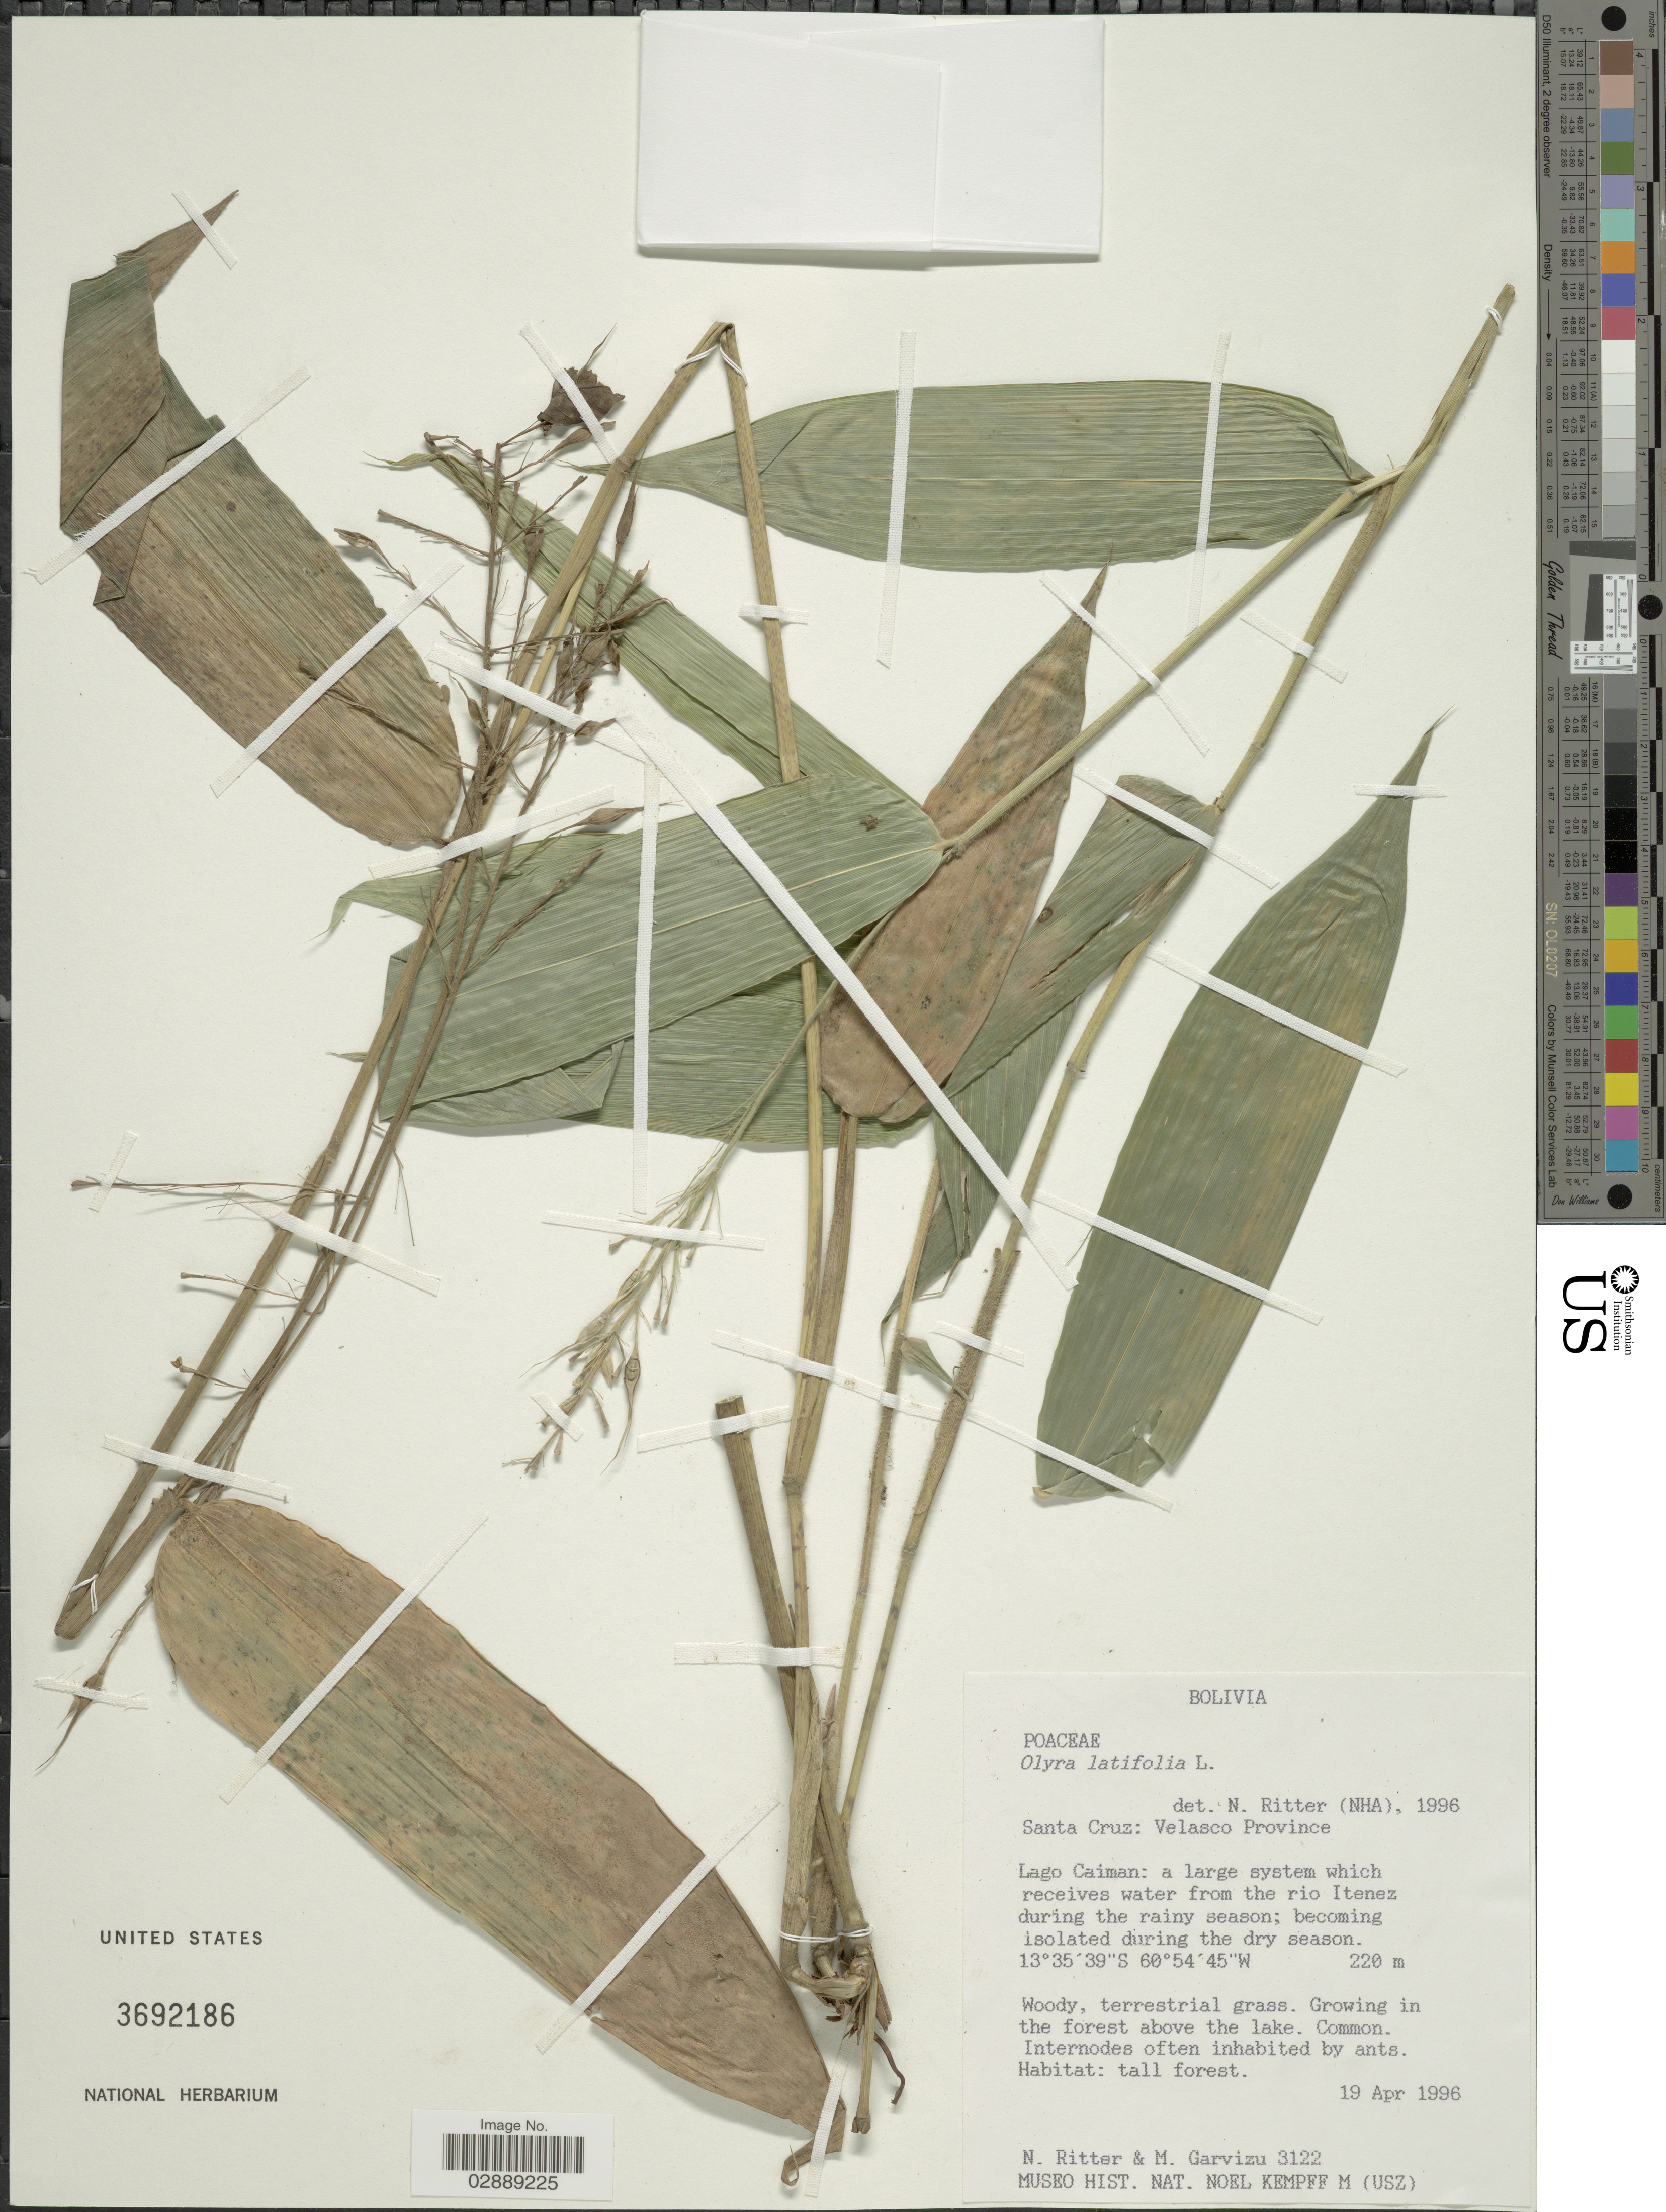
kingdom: Plantae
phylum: Tracheophyta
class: Liliopsida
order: Poales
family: Poaceae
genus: Olyra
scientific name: Olyra latifolia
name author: L.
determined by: Ritter, N.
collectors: N. Ritter & M. Garvizu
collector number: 3122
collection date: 1996-04-19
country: Bolivia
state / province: Santa Cruz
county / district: Velasco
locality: Lago Caiman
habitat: tall forest above the lake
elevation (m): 220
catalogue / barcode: US 3692186